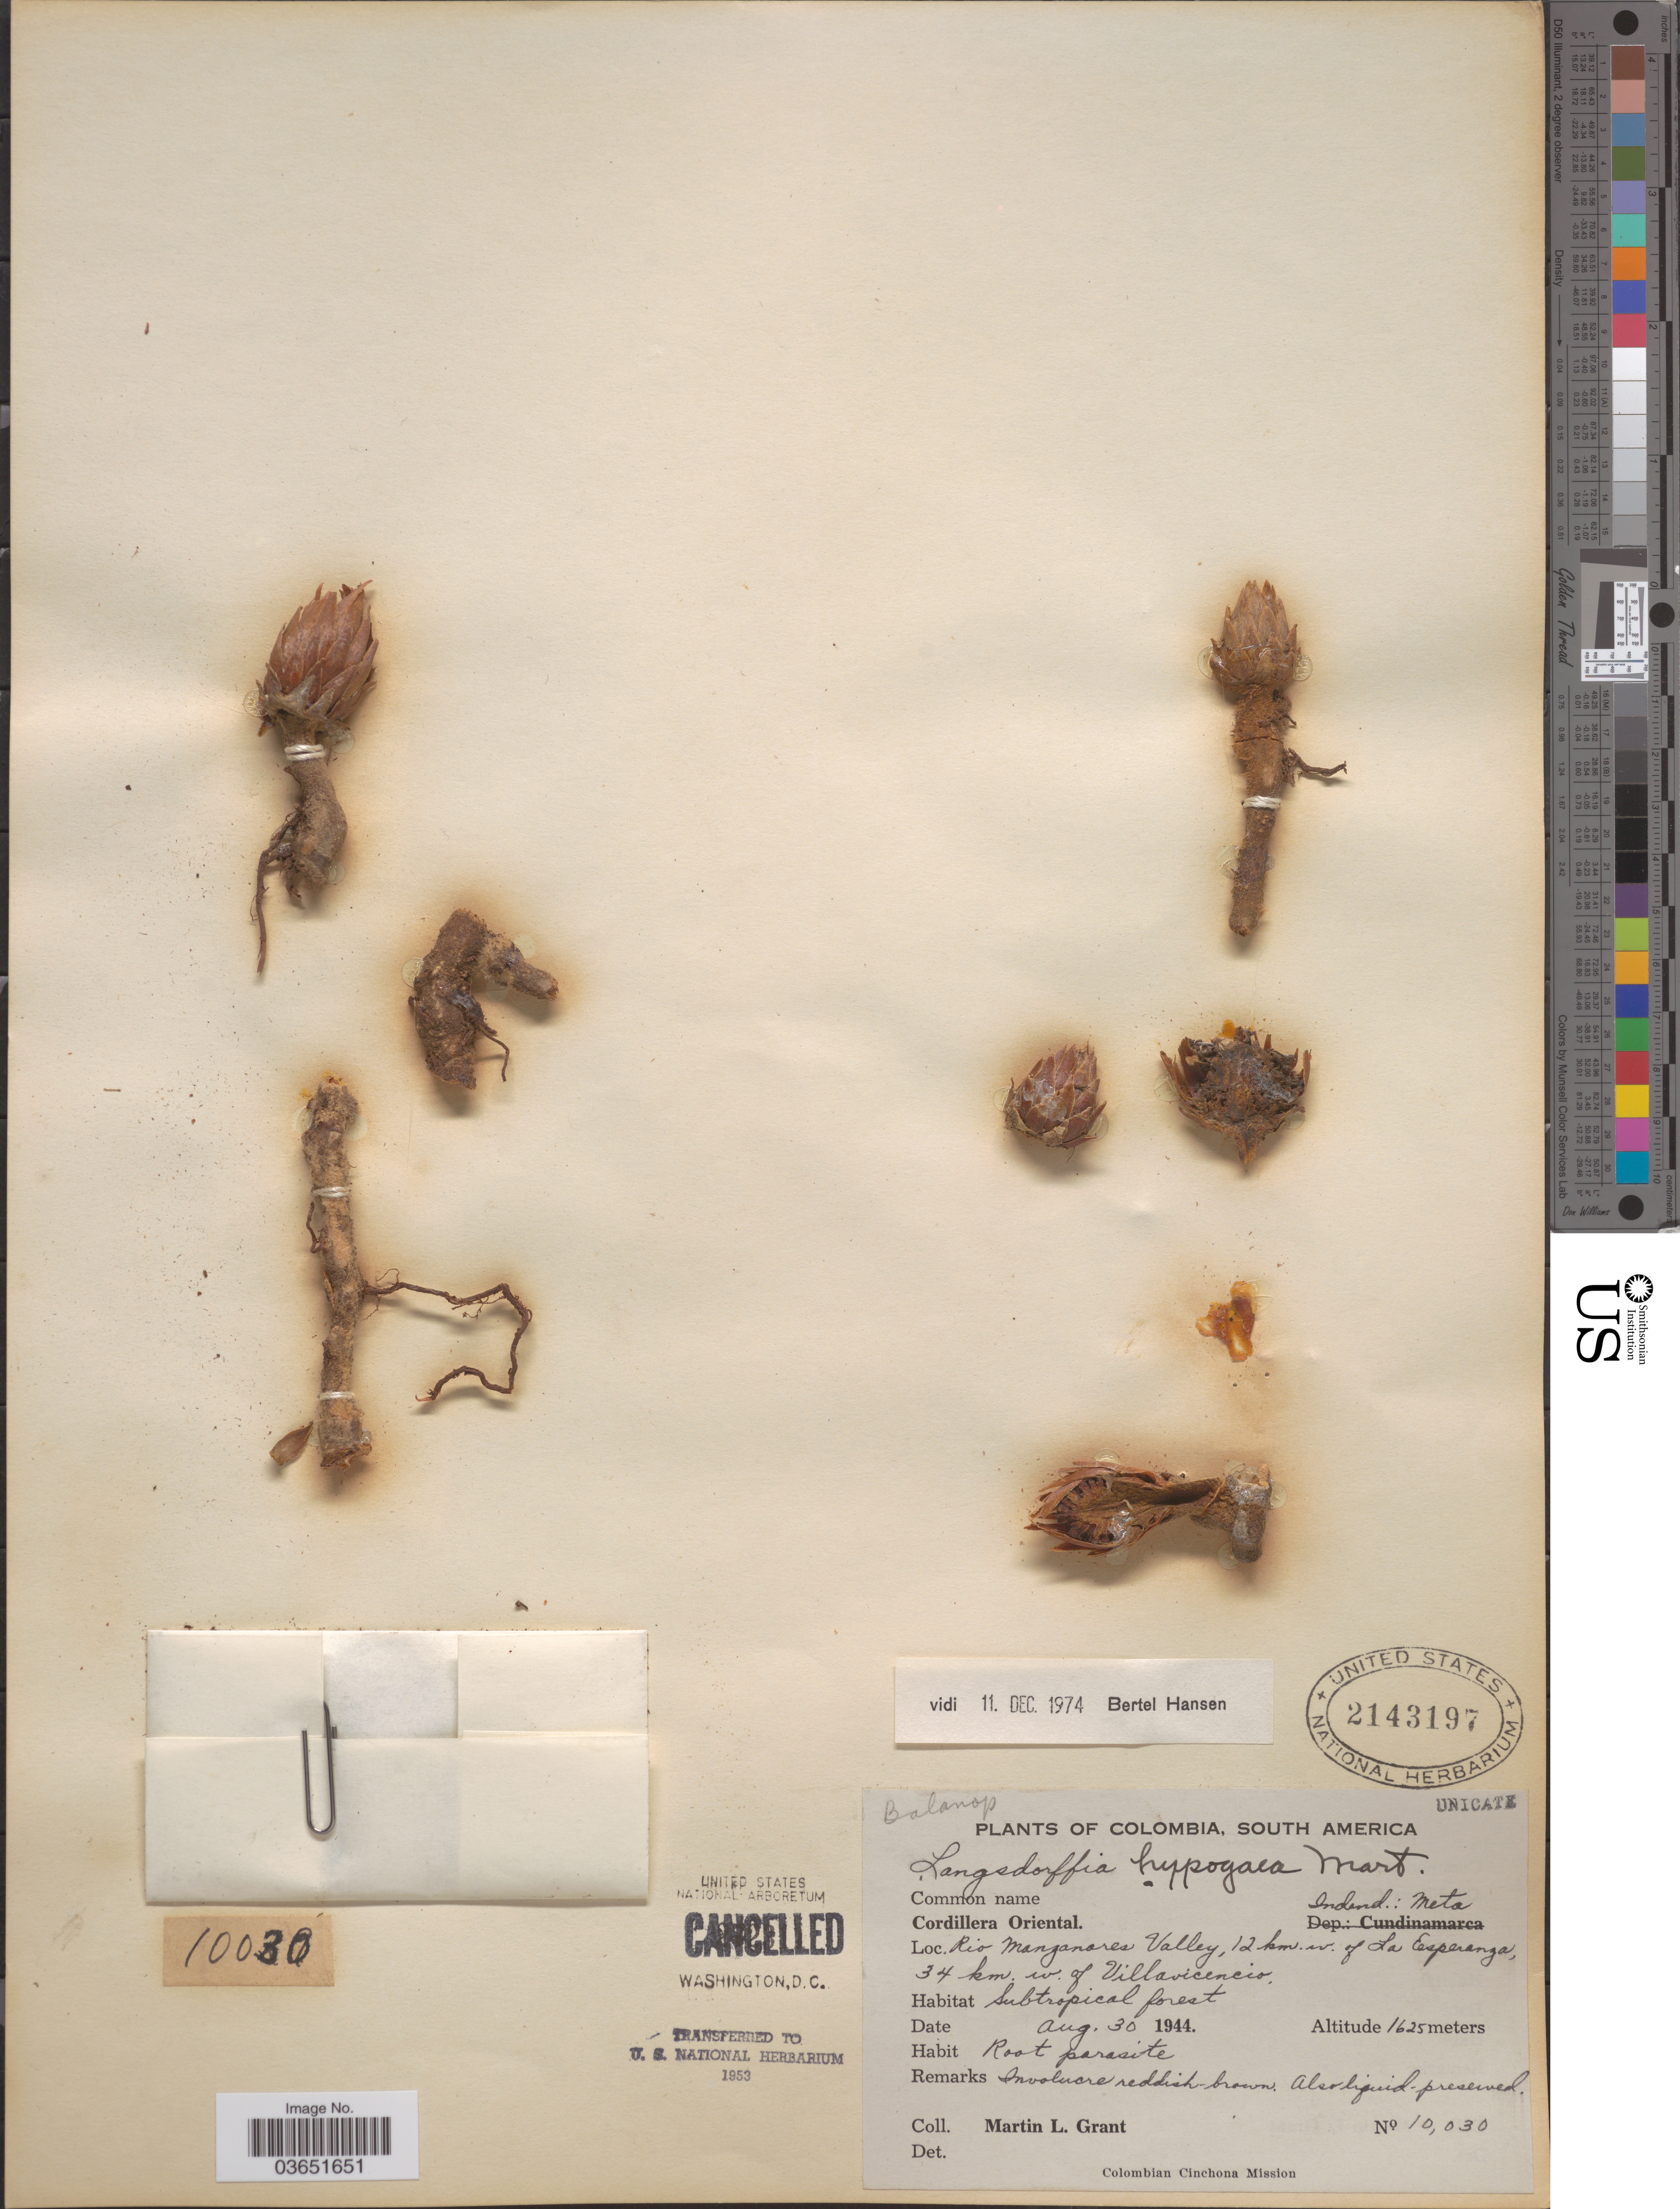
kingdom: Plantae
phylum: Tracheophyta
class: Magnoliopsida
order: Santalales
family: Balanophoraceae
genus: Langsdorffia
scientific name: Langsdorffia hypogaea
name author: Mart.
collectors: M. L. Grant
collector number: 10030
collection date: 1944-08-30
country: Colombia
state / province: Meta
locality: Cordillera Oriental. Indend.: Meta. Rio Manganares Valley, 12 km. w. of La Esperanza, 34 km. w. of Villavicencio.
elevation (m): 1625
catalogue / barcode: US 2143197